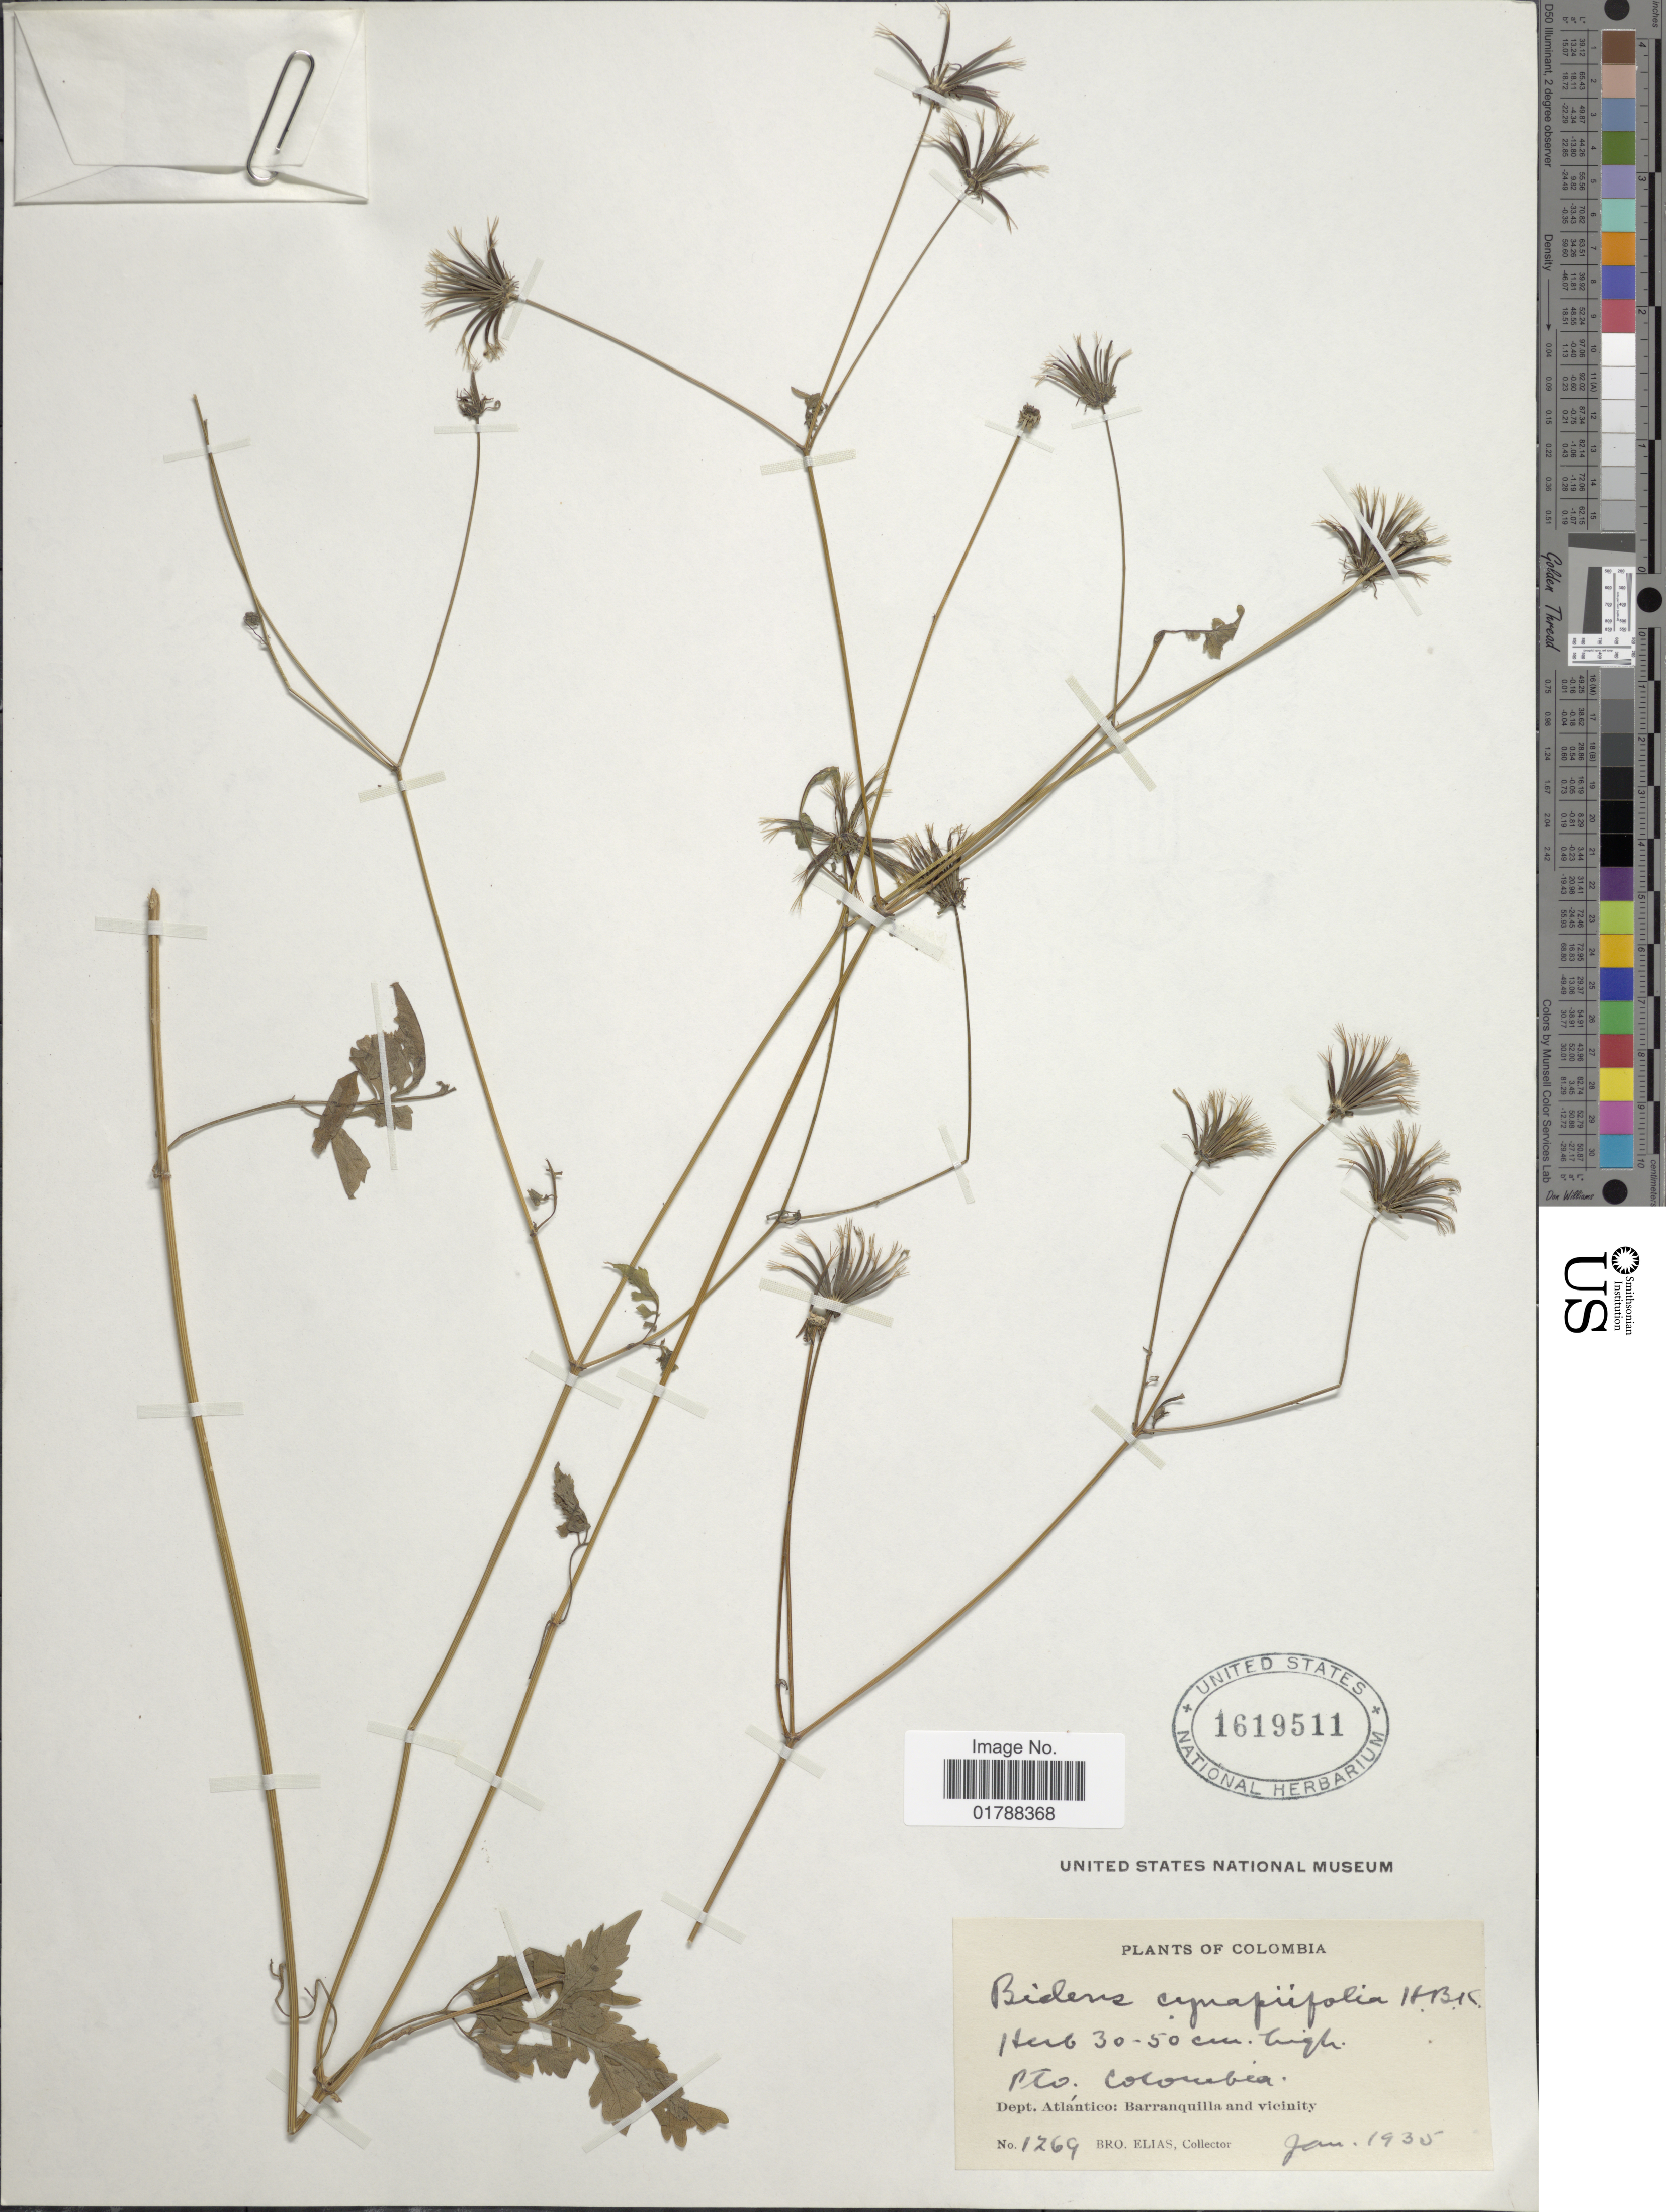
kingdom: Plantae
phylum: Tracheophyta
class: Magnoliopsida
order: Asterales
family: Asteraceae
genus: Bidens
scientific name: Bidens cynapiifolia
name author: Kunth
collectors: Bro. Elias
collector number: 1269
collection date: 1935-01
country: Colombia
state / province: Atlántico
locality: Barranquilla and vicinity. Dto; Colombia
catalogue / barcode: US 1619511